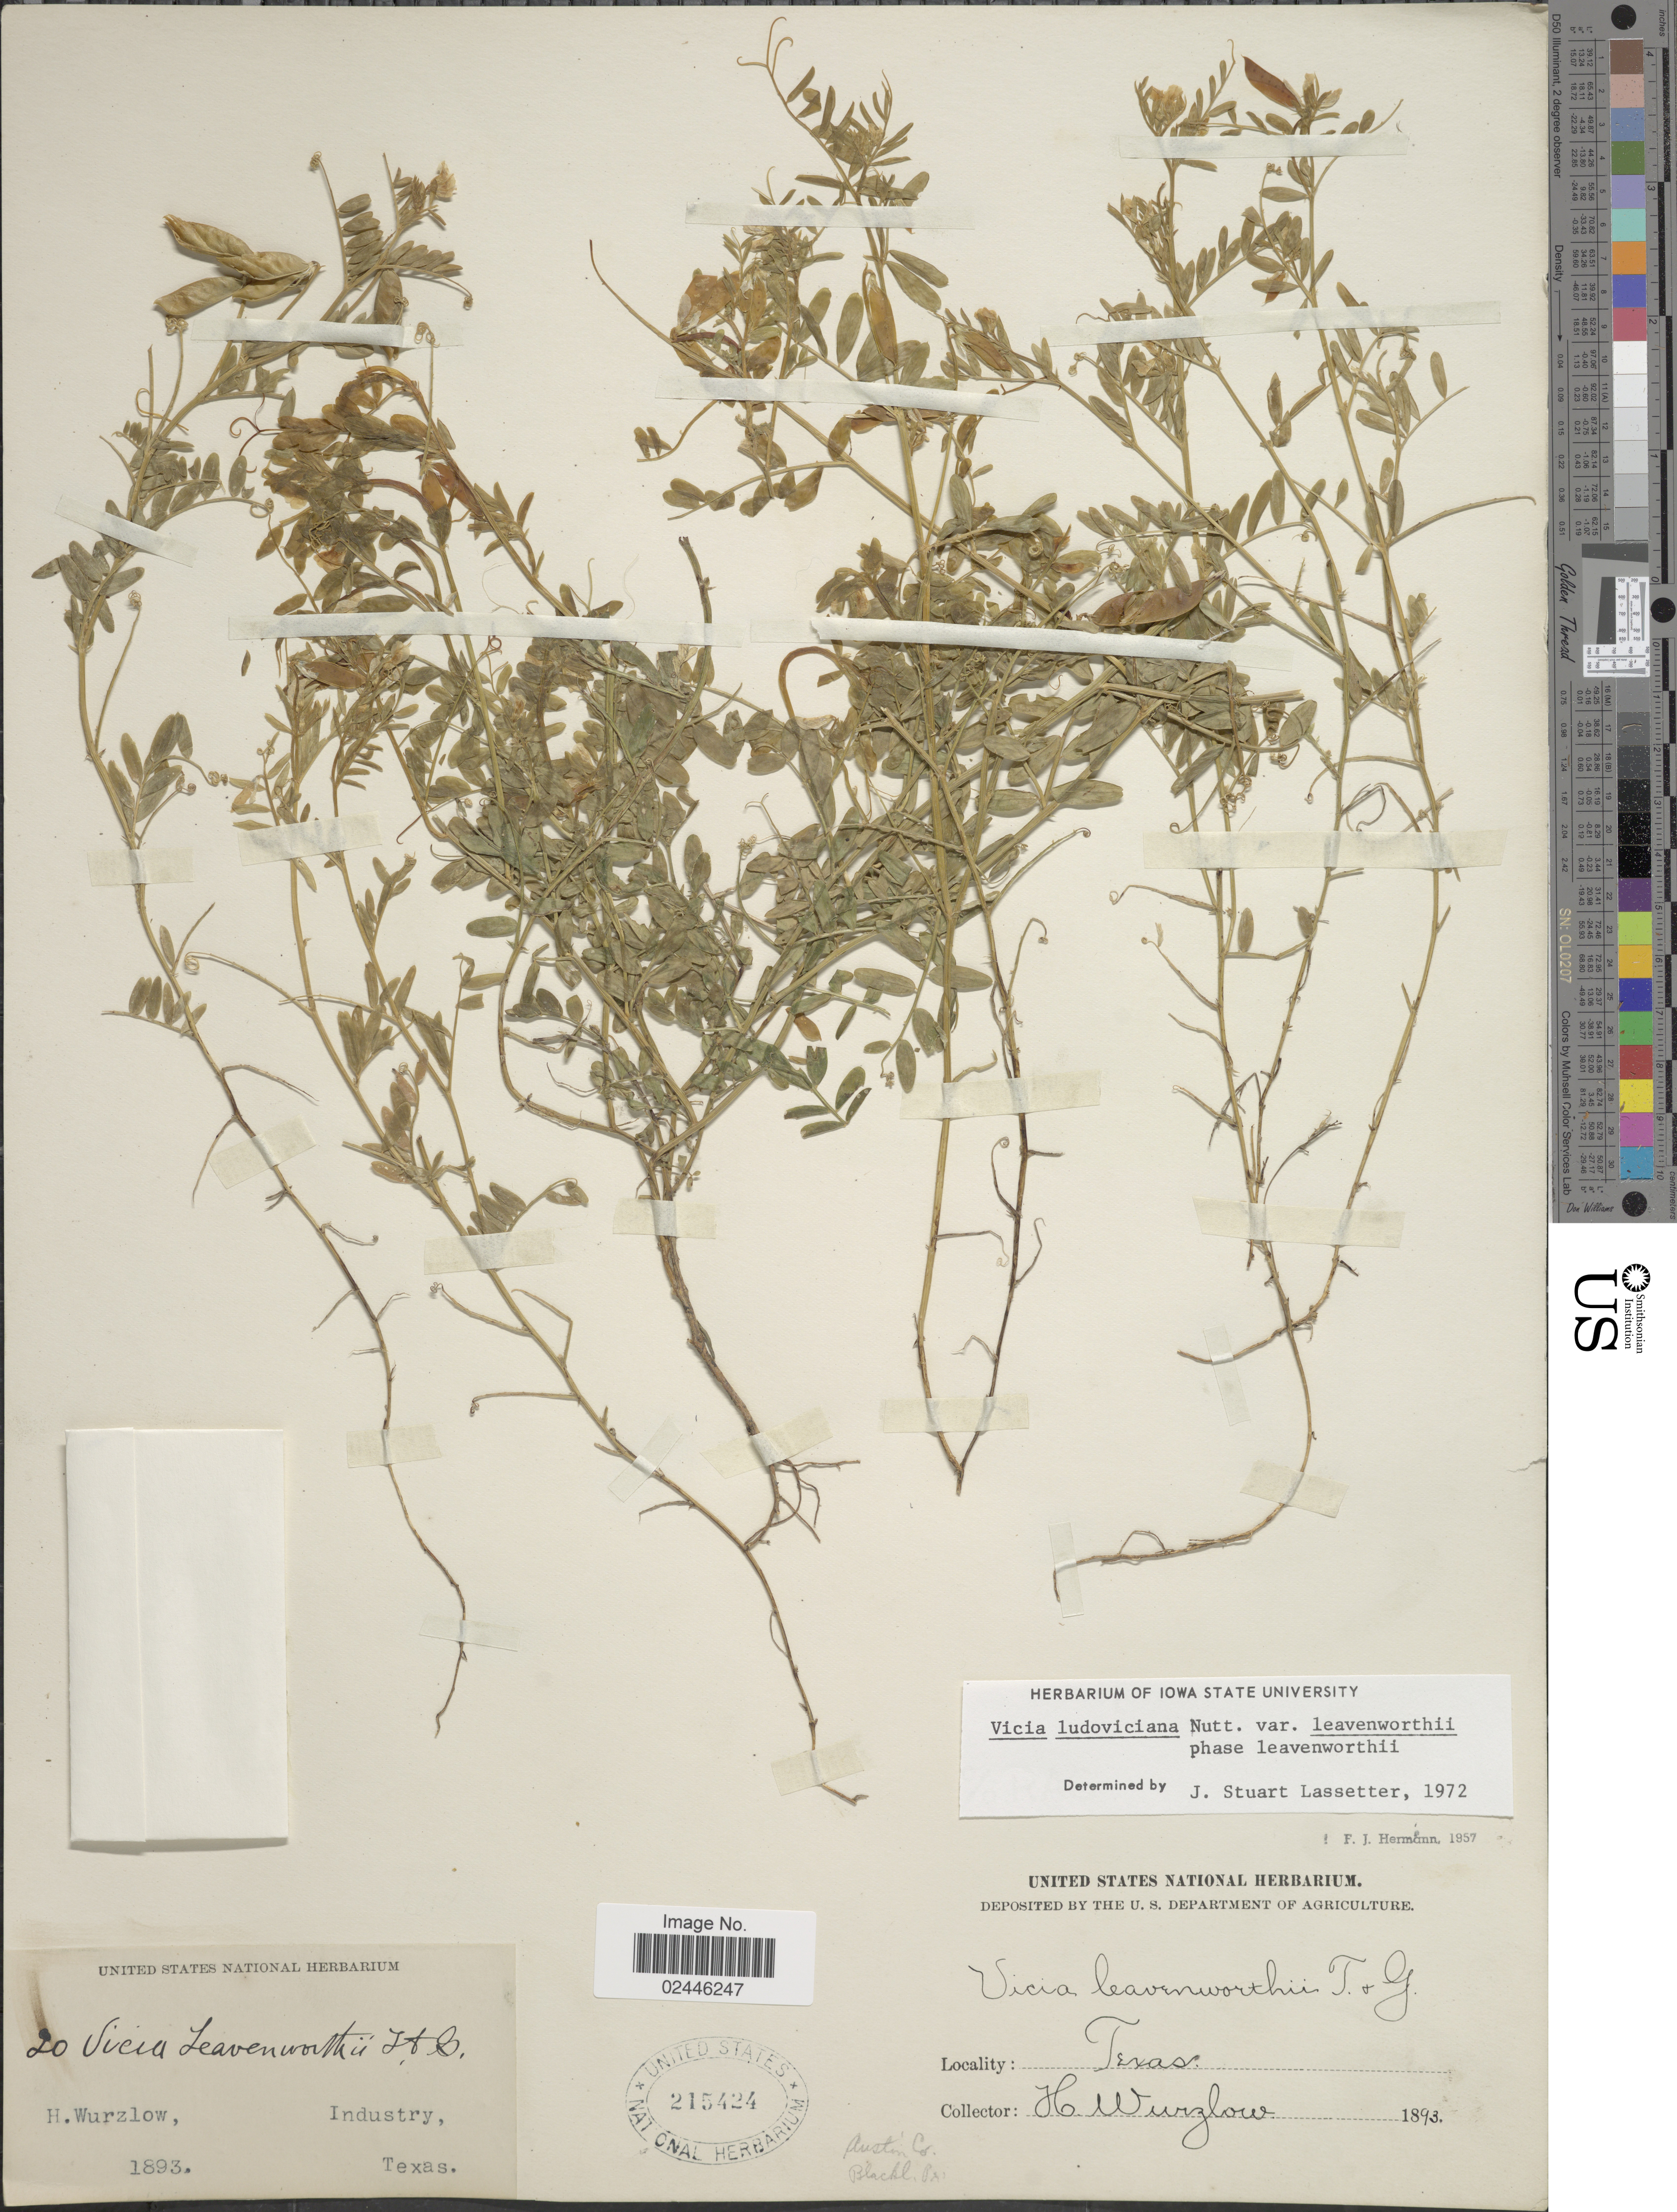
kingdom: Plantae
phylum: Tracheophyta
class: Magnoliopsida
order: Fabales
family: Fabaceae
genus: Vicia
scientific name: Vicia ludoviciana var. leavenworthii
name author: (Torr. & A. Gray) Broich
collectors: H. Wurzlow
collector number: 20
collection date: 1893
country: United States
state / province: Texas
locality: Industry.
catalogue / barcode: US 215424